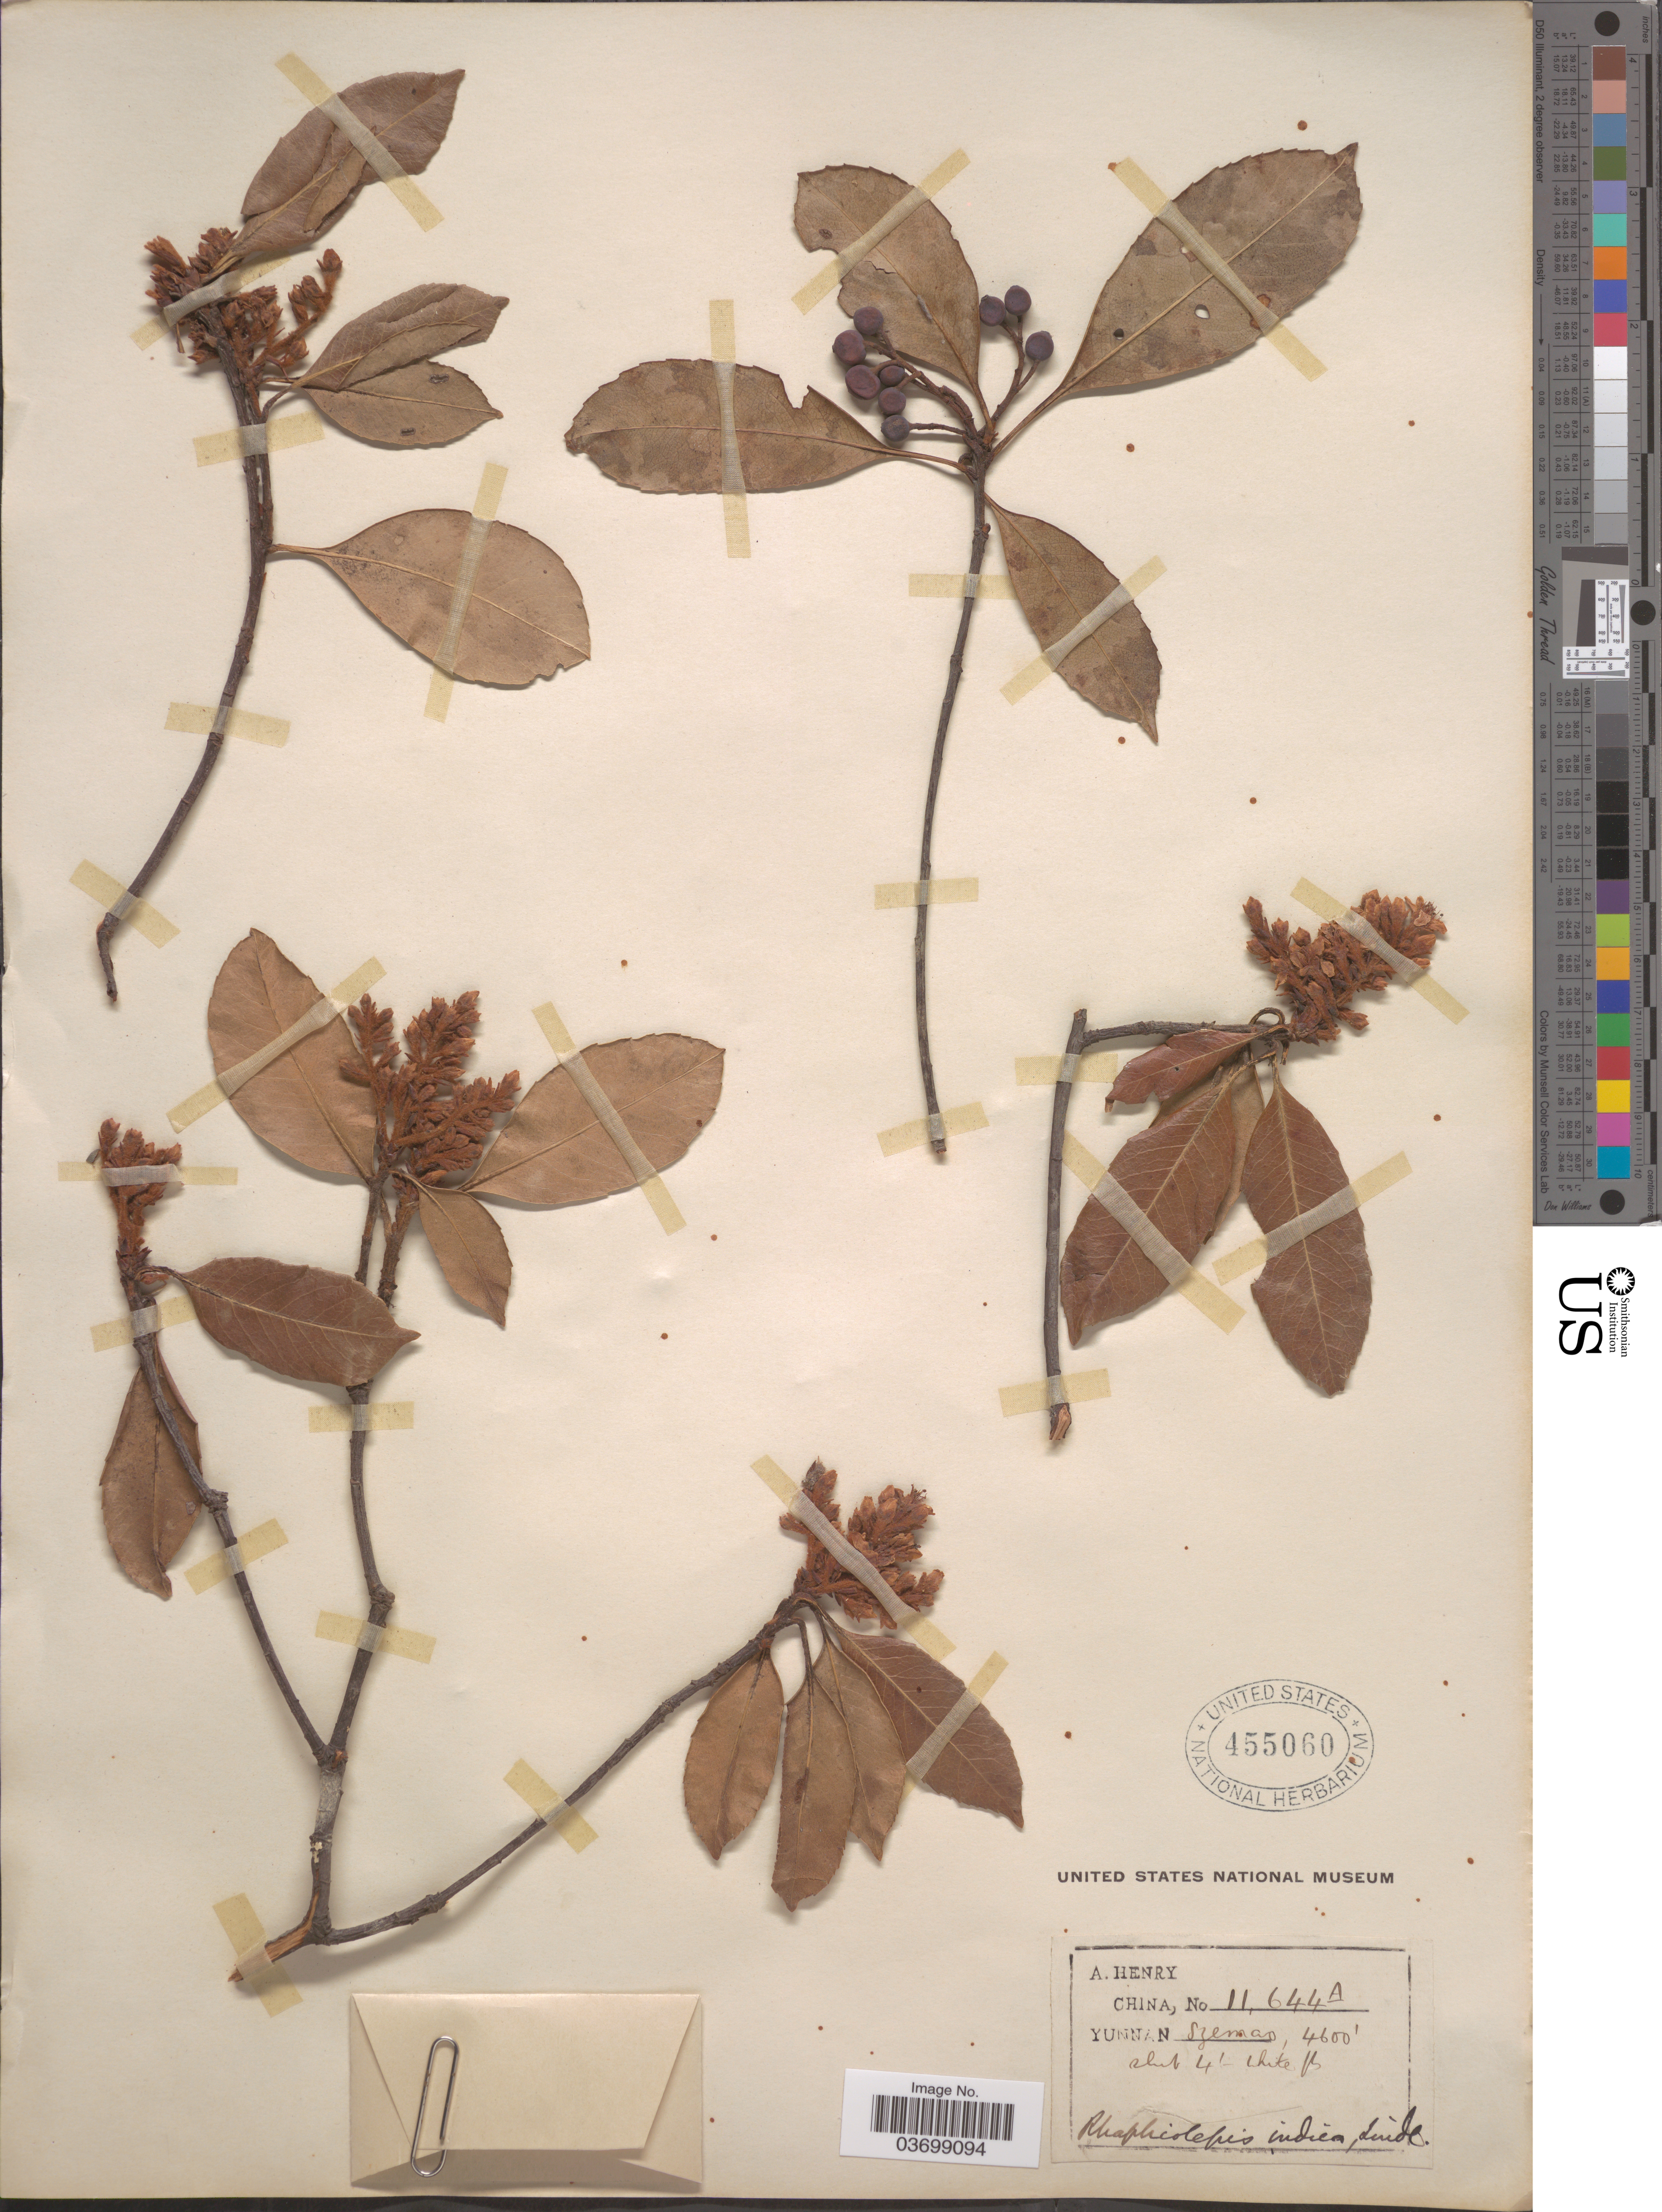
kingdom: Plantae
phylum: Tracheophyta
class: Magnoliopsida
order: Rosales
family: Rosaceae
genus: Rhaphiolepis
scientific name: Rhaphiolepis indica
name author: (L.) Lindl.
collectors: A. Henry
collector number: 11644 A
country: China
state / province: Yunnan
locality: Szemao.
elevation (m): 1402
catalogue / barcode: US 455060